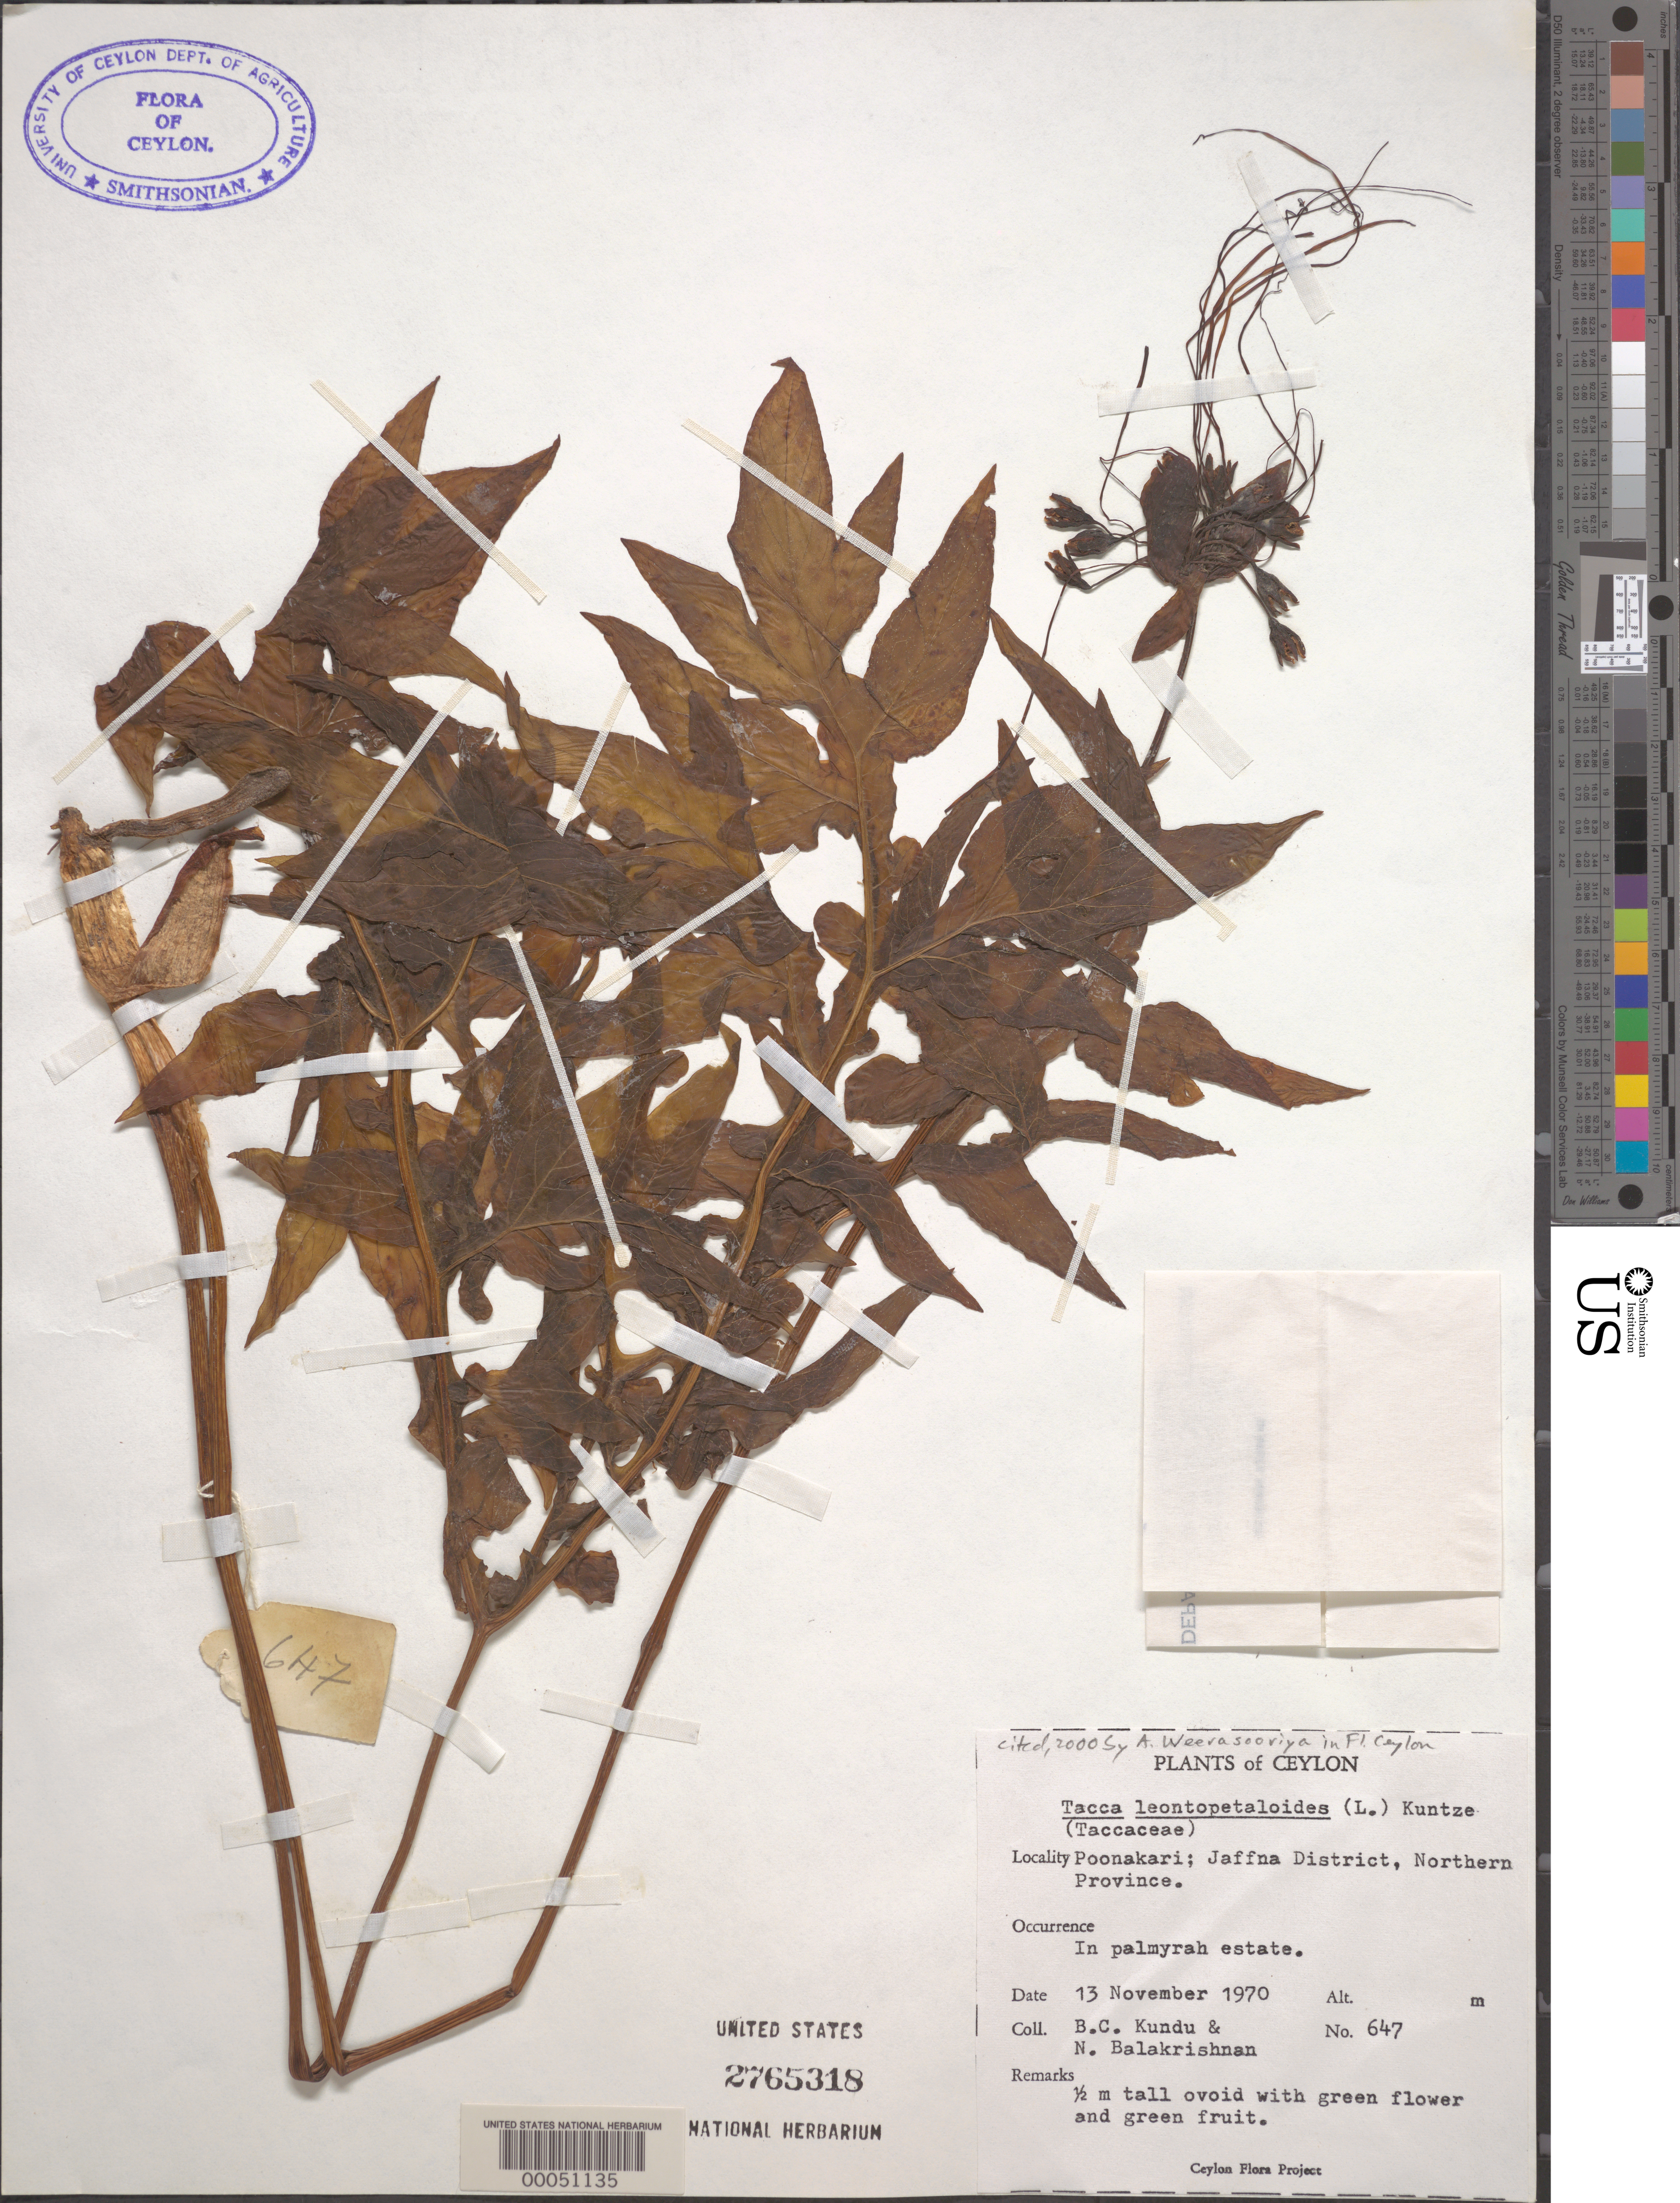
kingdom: Plantae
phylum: Tracheophyta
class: Liliopsida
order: Dioscoreales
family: Dioscoreaceae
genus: Tacca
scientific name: Tacca leontopetaloides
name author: (L.) Kuntze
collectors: B. C. Kundu & N. Balakrishnan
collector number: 647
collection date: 1970-11-13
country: Sri Lanka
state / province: Northern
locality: Ceylon. Poonakari; Jaffna District.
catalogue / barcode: US 2765318